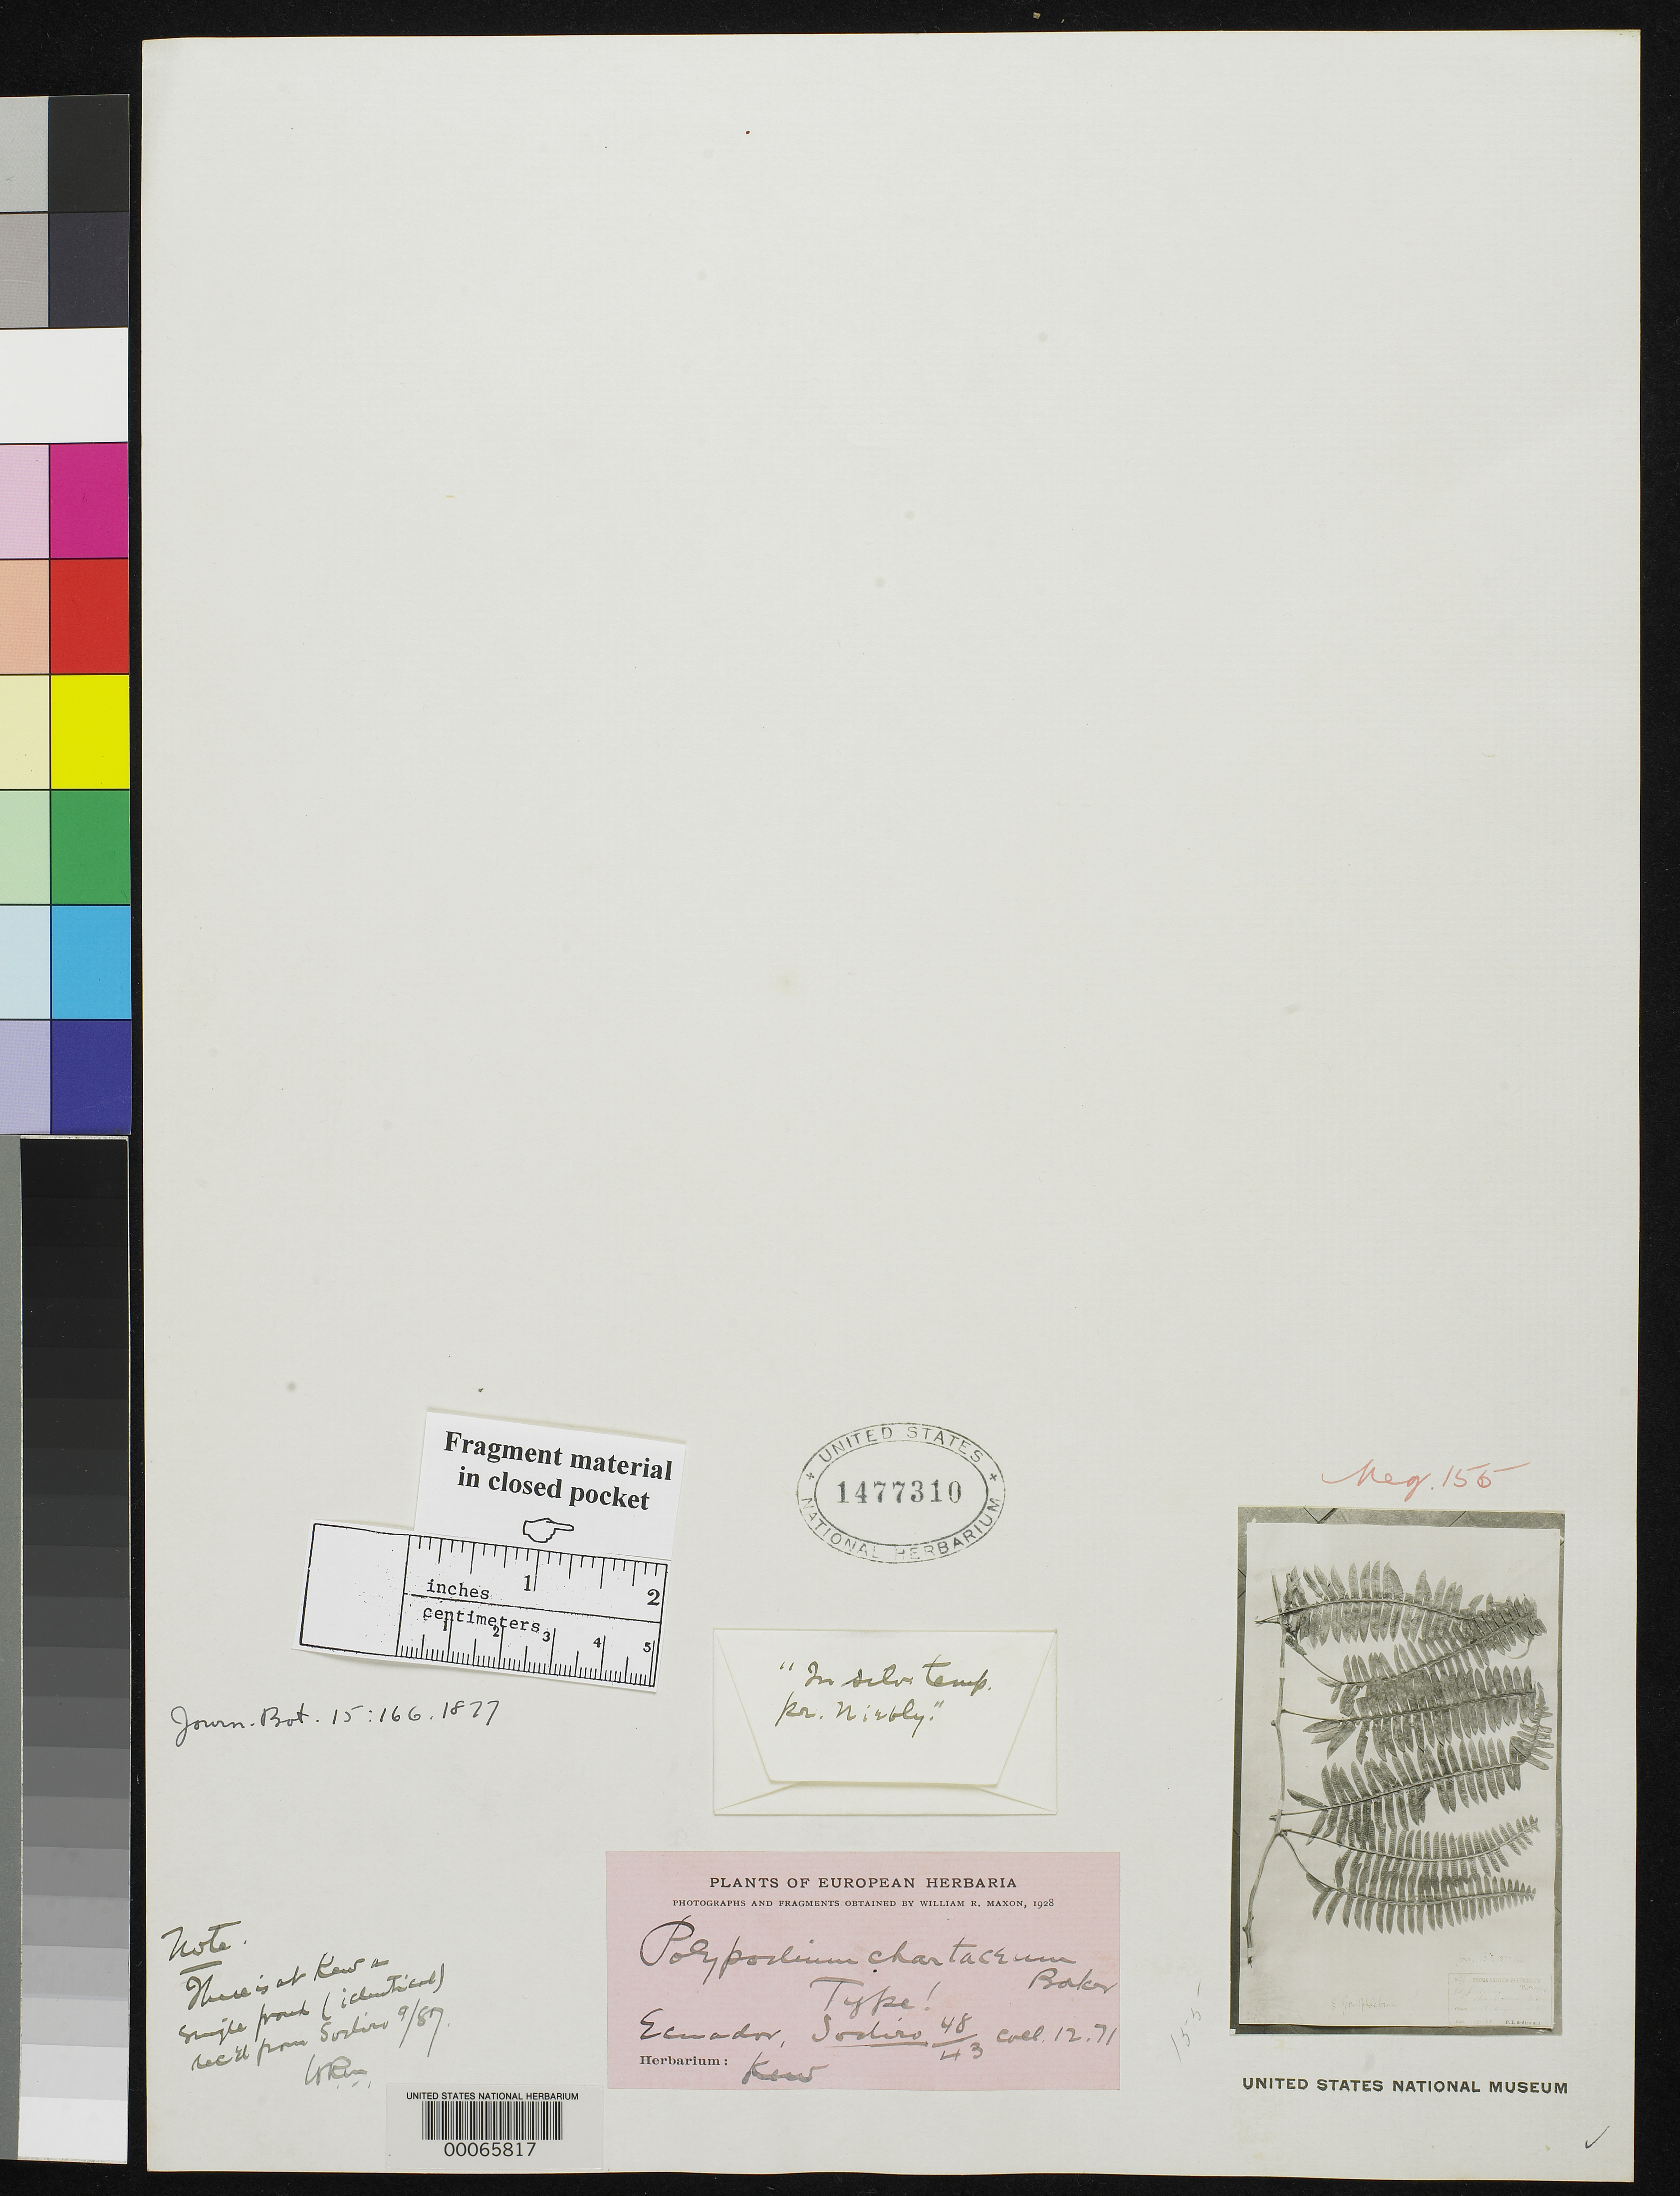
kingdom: Plantae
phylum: Tracheophyta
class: Polypodiopsida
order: Polypodiales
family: Polypodiaceae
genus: Polypodium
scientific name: Polypodium chartaceum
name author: Baker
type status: Type Fragment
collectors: L. Sodiro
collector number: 48/43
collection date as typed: Dec 1871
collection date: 1871-12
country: Ecuador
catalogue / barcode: US 1477310